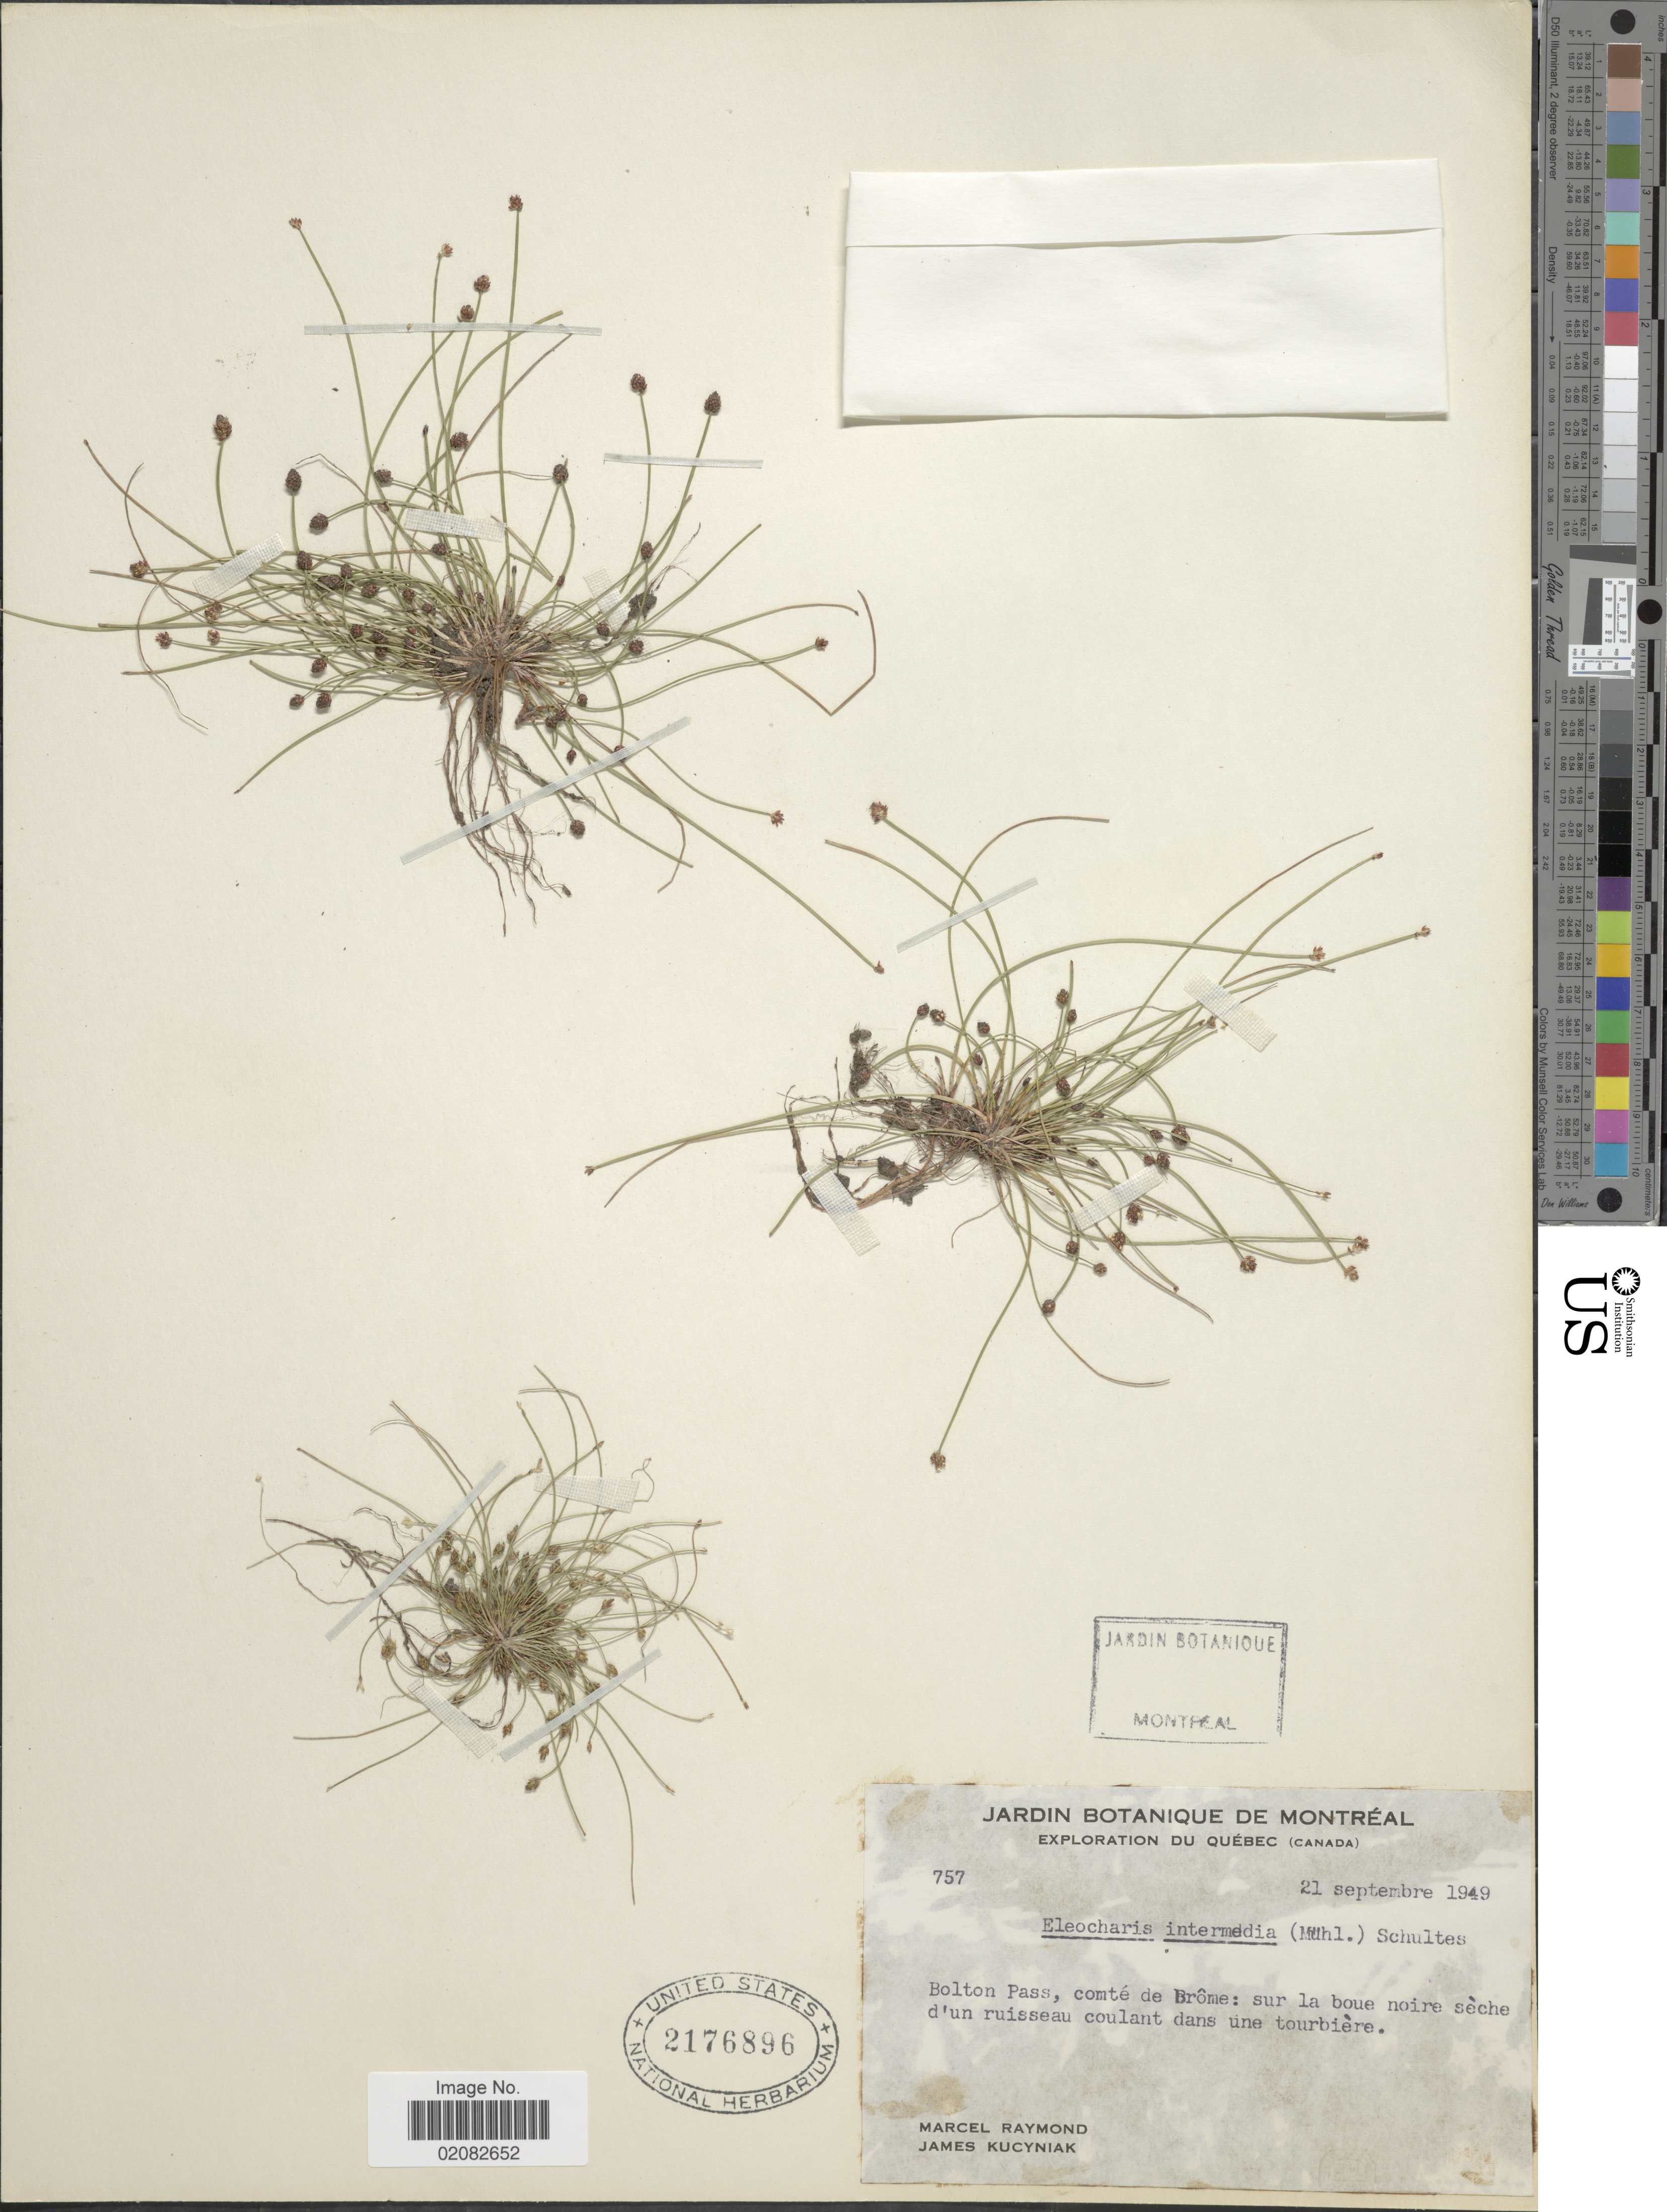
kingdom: Plantae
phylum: Tracheophyta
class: Liliopsida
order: Poales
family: Cyperaceae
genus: Eleocharis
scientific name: Eleocharis intermedia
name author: Schult.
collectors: M. Raymond & J. Kucyniak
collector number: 757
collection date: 1949-09-21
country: Canada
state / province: Quebec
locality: Bolton Pass, comte de Brome: sur la boue noire seche d'un ruisseau coulant dans une tourbiere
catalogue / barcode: US 2176896